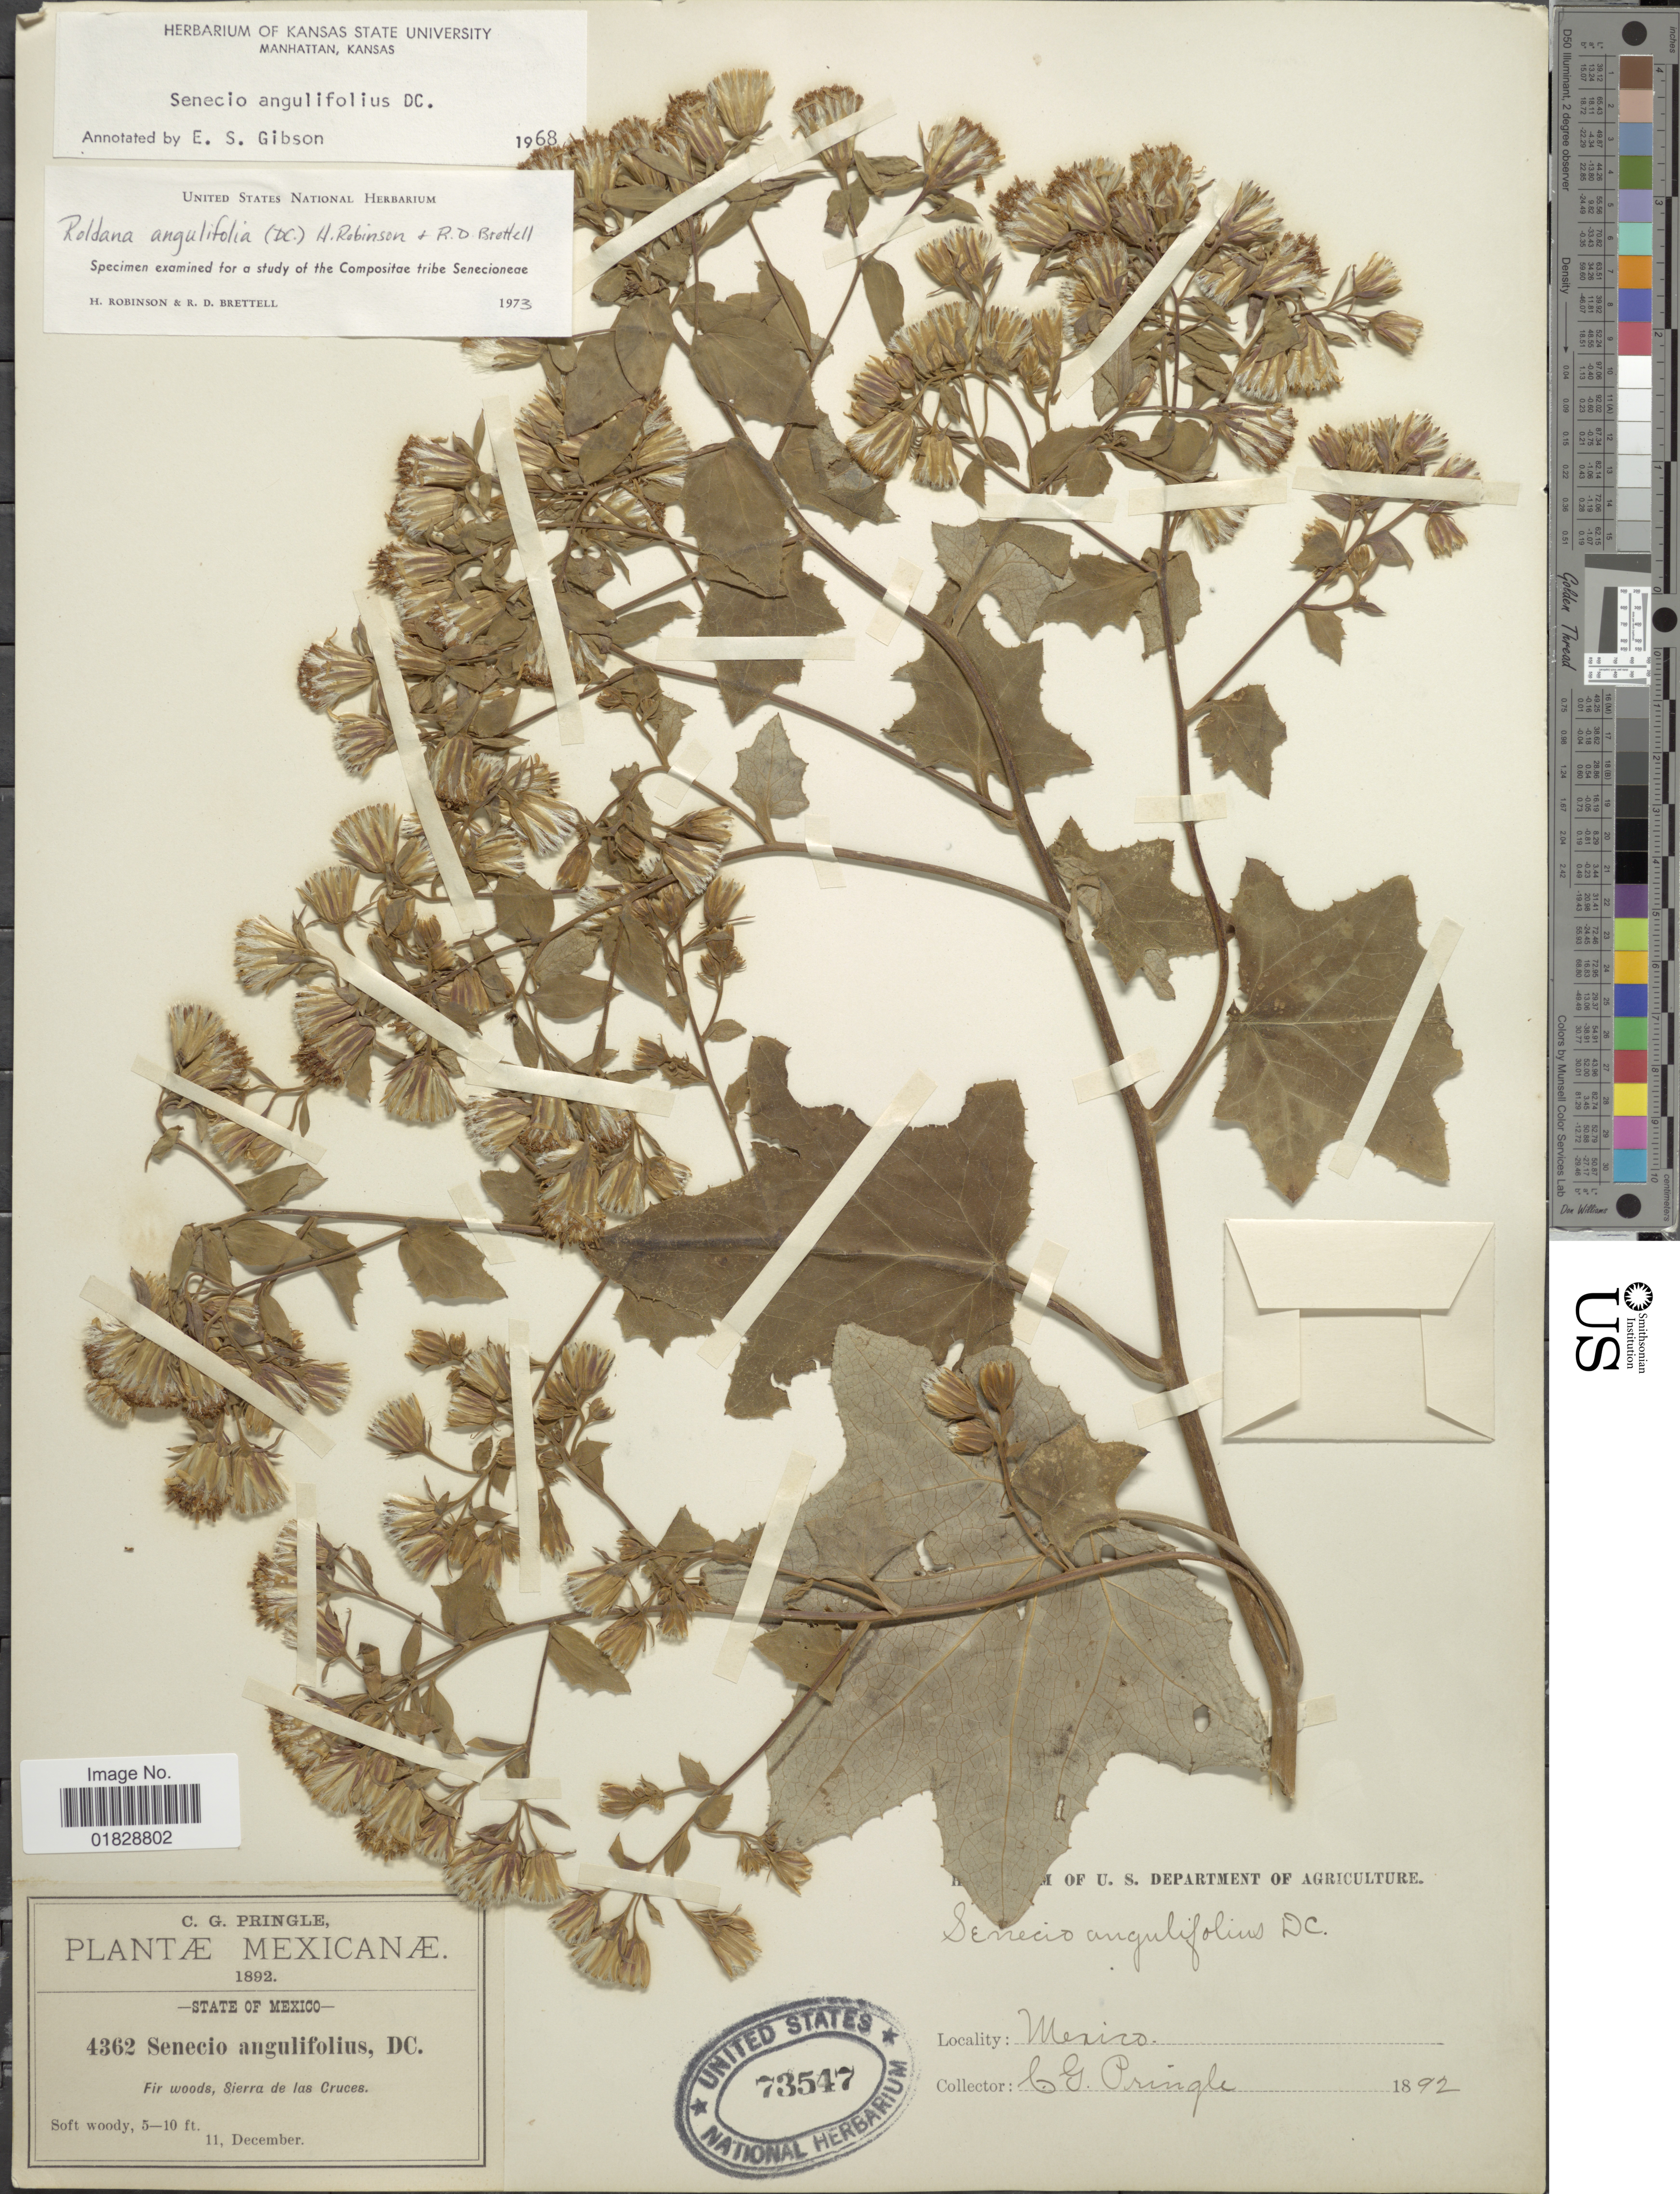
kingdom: Plantae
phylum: Tracheophyta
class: Magnoliopsida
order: Asterales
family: Asteraceae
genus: Roldana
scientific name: Roldana angulifolia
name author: (DC.) H. Rob. & Brettell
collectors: C. G. Pringle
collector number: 4362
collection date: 1892-12-11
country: Mexico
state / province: México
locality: State of Mexico. Fir woods, Sierra de las Cruces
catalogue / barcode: US 73547